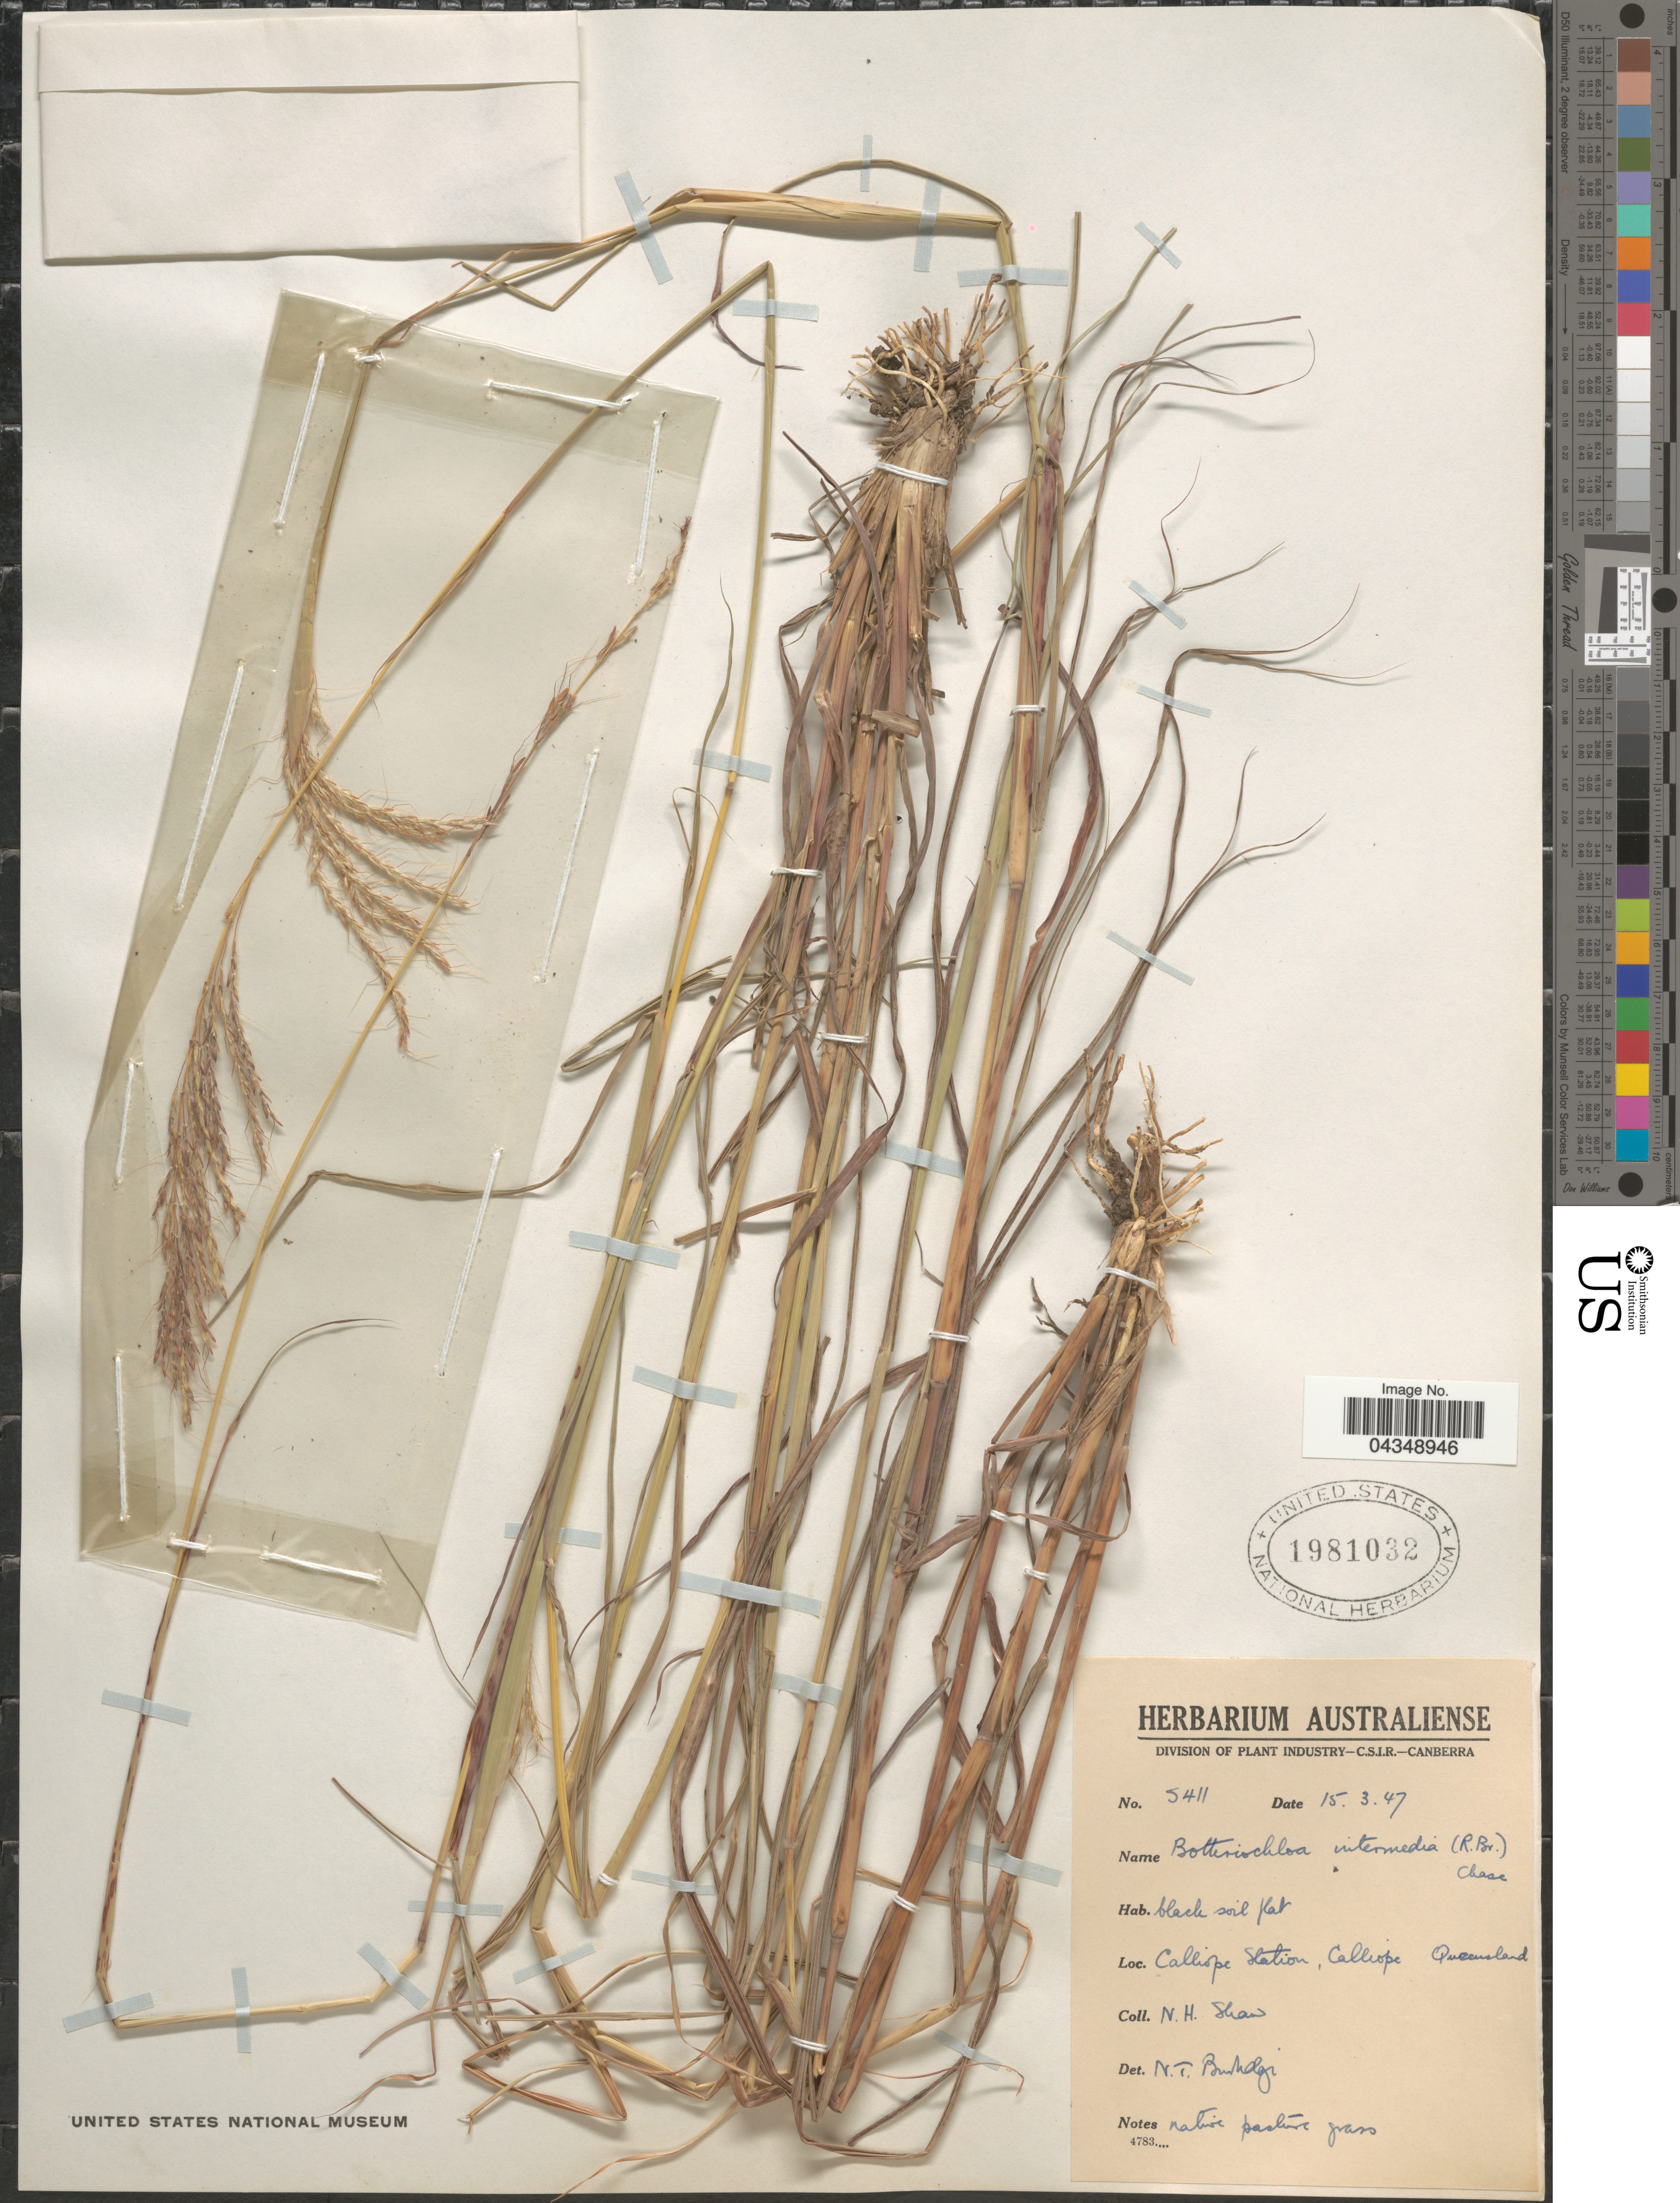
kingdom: Plantae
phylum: Tracheophyta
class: Liliopsida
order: Poales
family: Poaceae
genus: Bothriochloa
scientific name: Bothriochloa bladhii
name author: (Retz.) S.T. Blake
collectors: N. Shaw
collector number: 5411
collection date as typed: Transcribed d/m/y: 15/3/47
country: Australia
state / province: Queensland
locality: Calliope Station, Calliope.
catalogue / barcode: US 1981032